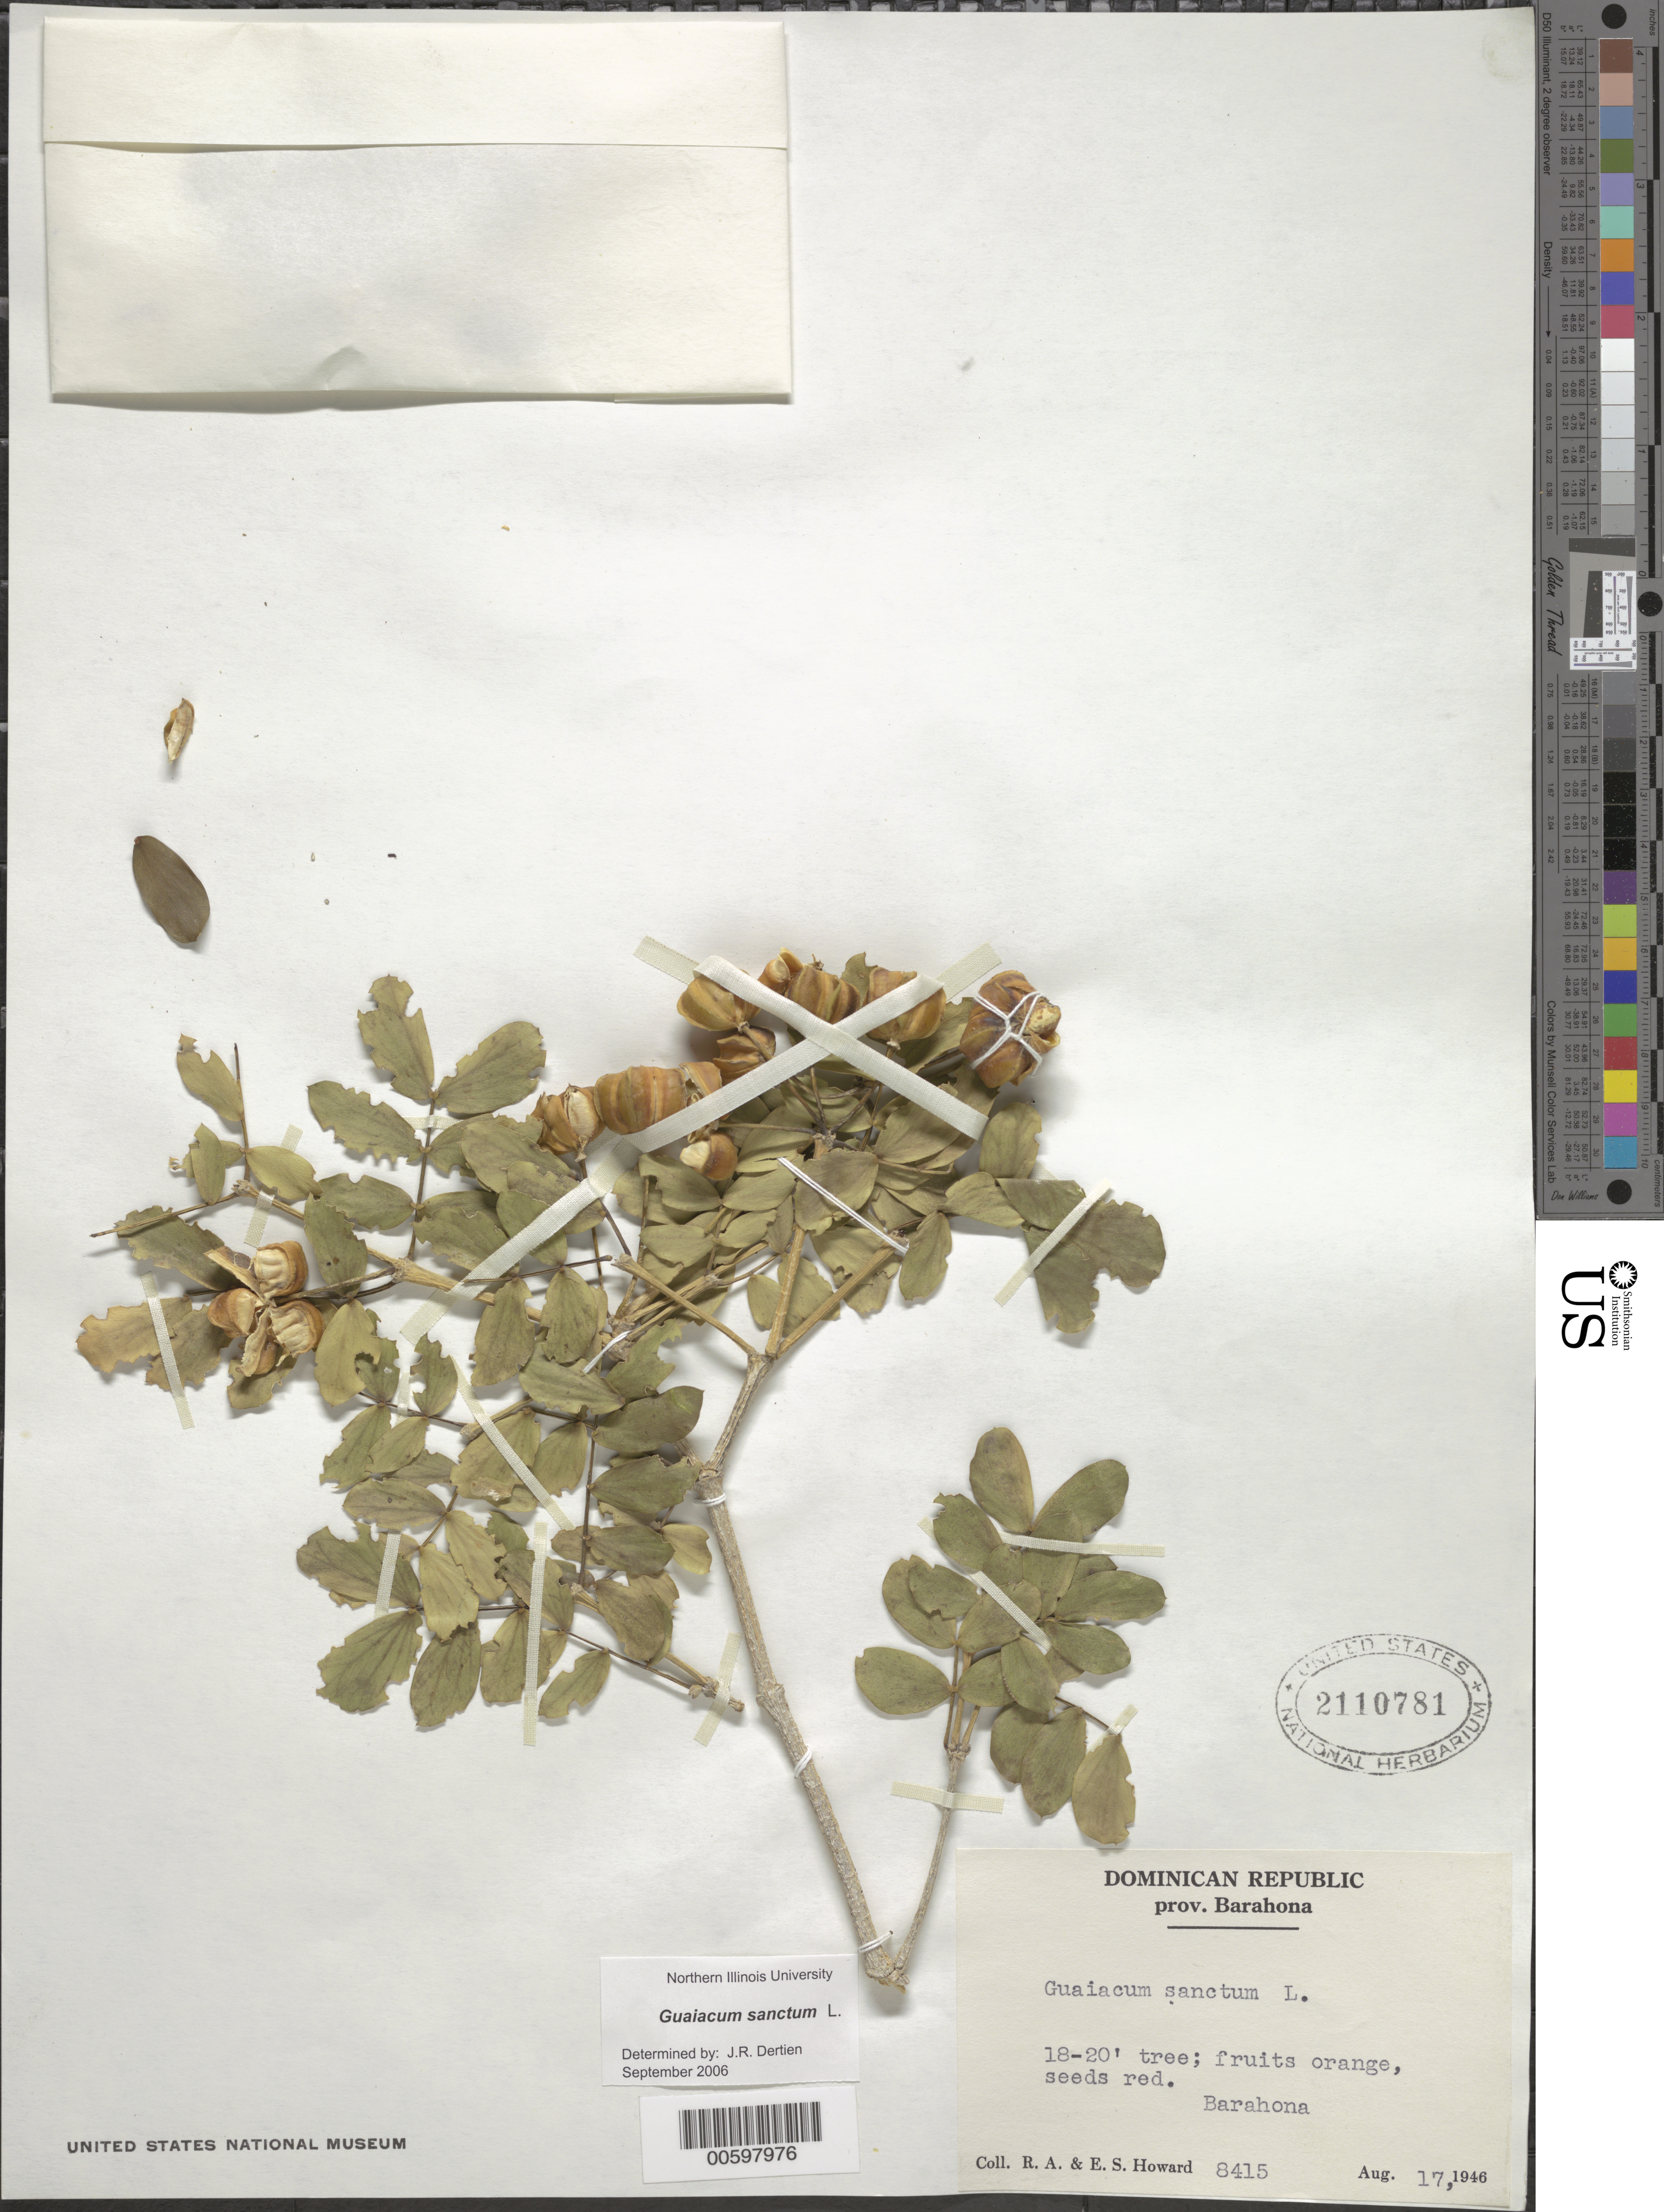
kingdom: Plantae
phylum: Tracheophyta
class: Magnoliopsida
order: Zygophyllales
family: Zygophyllaceae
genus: Guaiacum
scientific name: Guaiacum sanctum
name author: L.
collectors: R. A. Howard & E. S. Howard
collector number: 8415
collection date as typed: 17 Aug 1946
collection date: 1946-08-17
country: Dominican Republic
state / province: Barahona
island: Hispaniola Island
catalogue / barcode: US 2110781